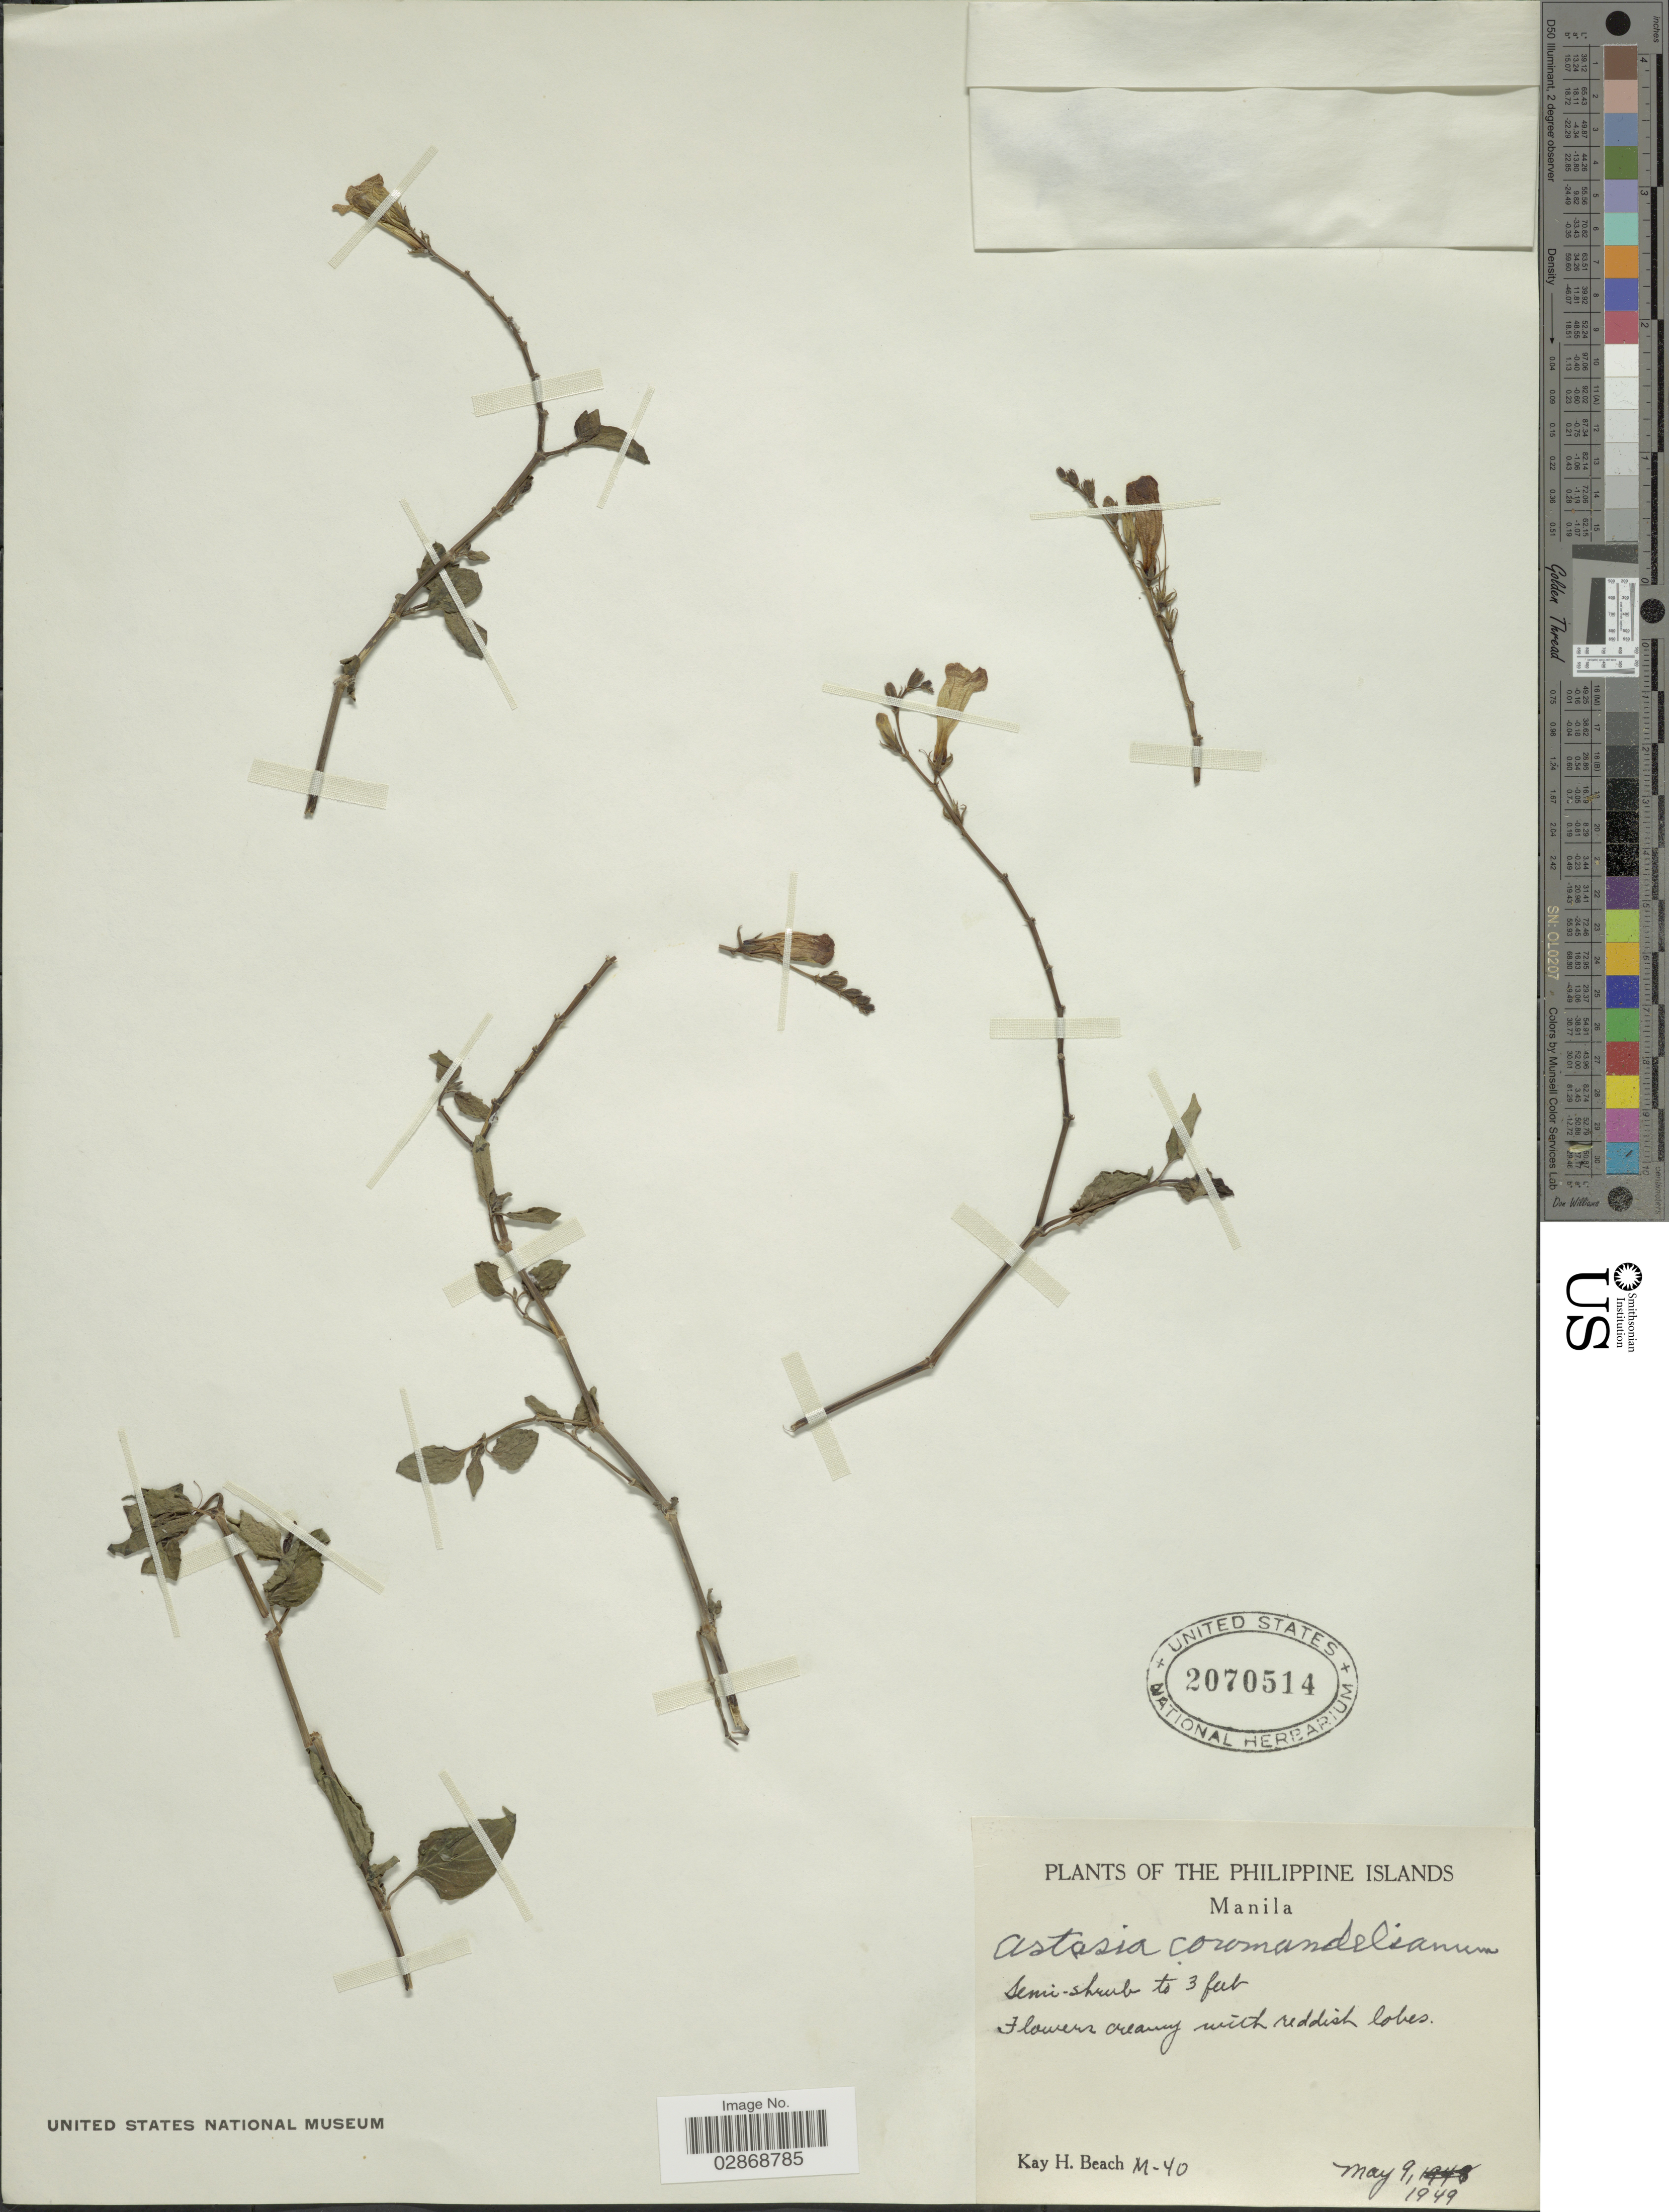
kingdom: Plantae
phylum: Tracheophyta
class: Magnoliopsida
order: Lamiales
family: Acanthaceae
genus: Asystasia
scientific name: Asystasia gangetica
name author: (L.) T. Anderson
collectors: K. H. Beach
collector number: M-40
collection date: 1949-05-09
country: Philippines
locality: Manila.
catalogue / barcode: US 2070514